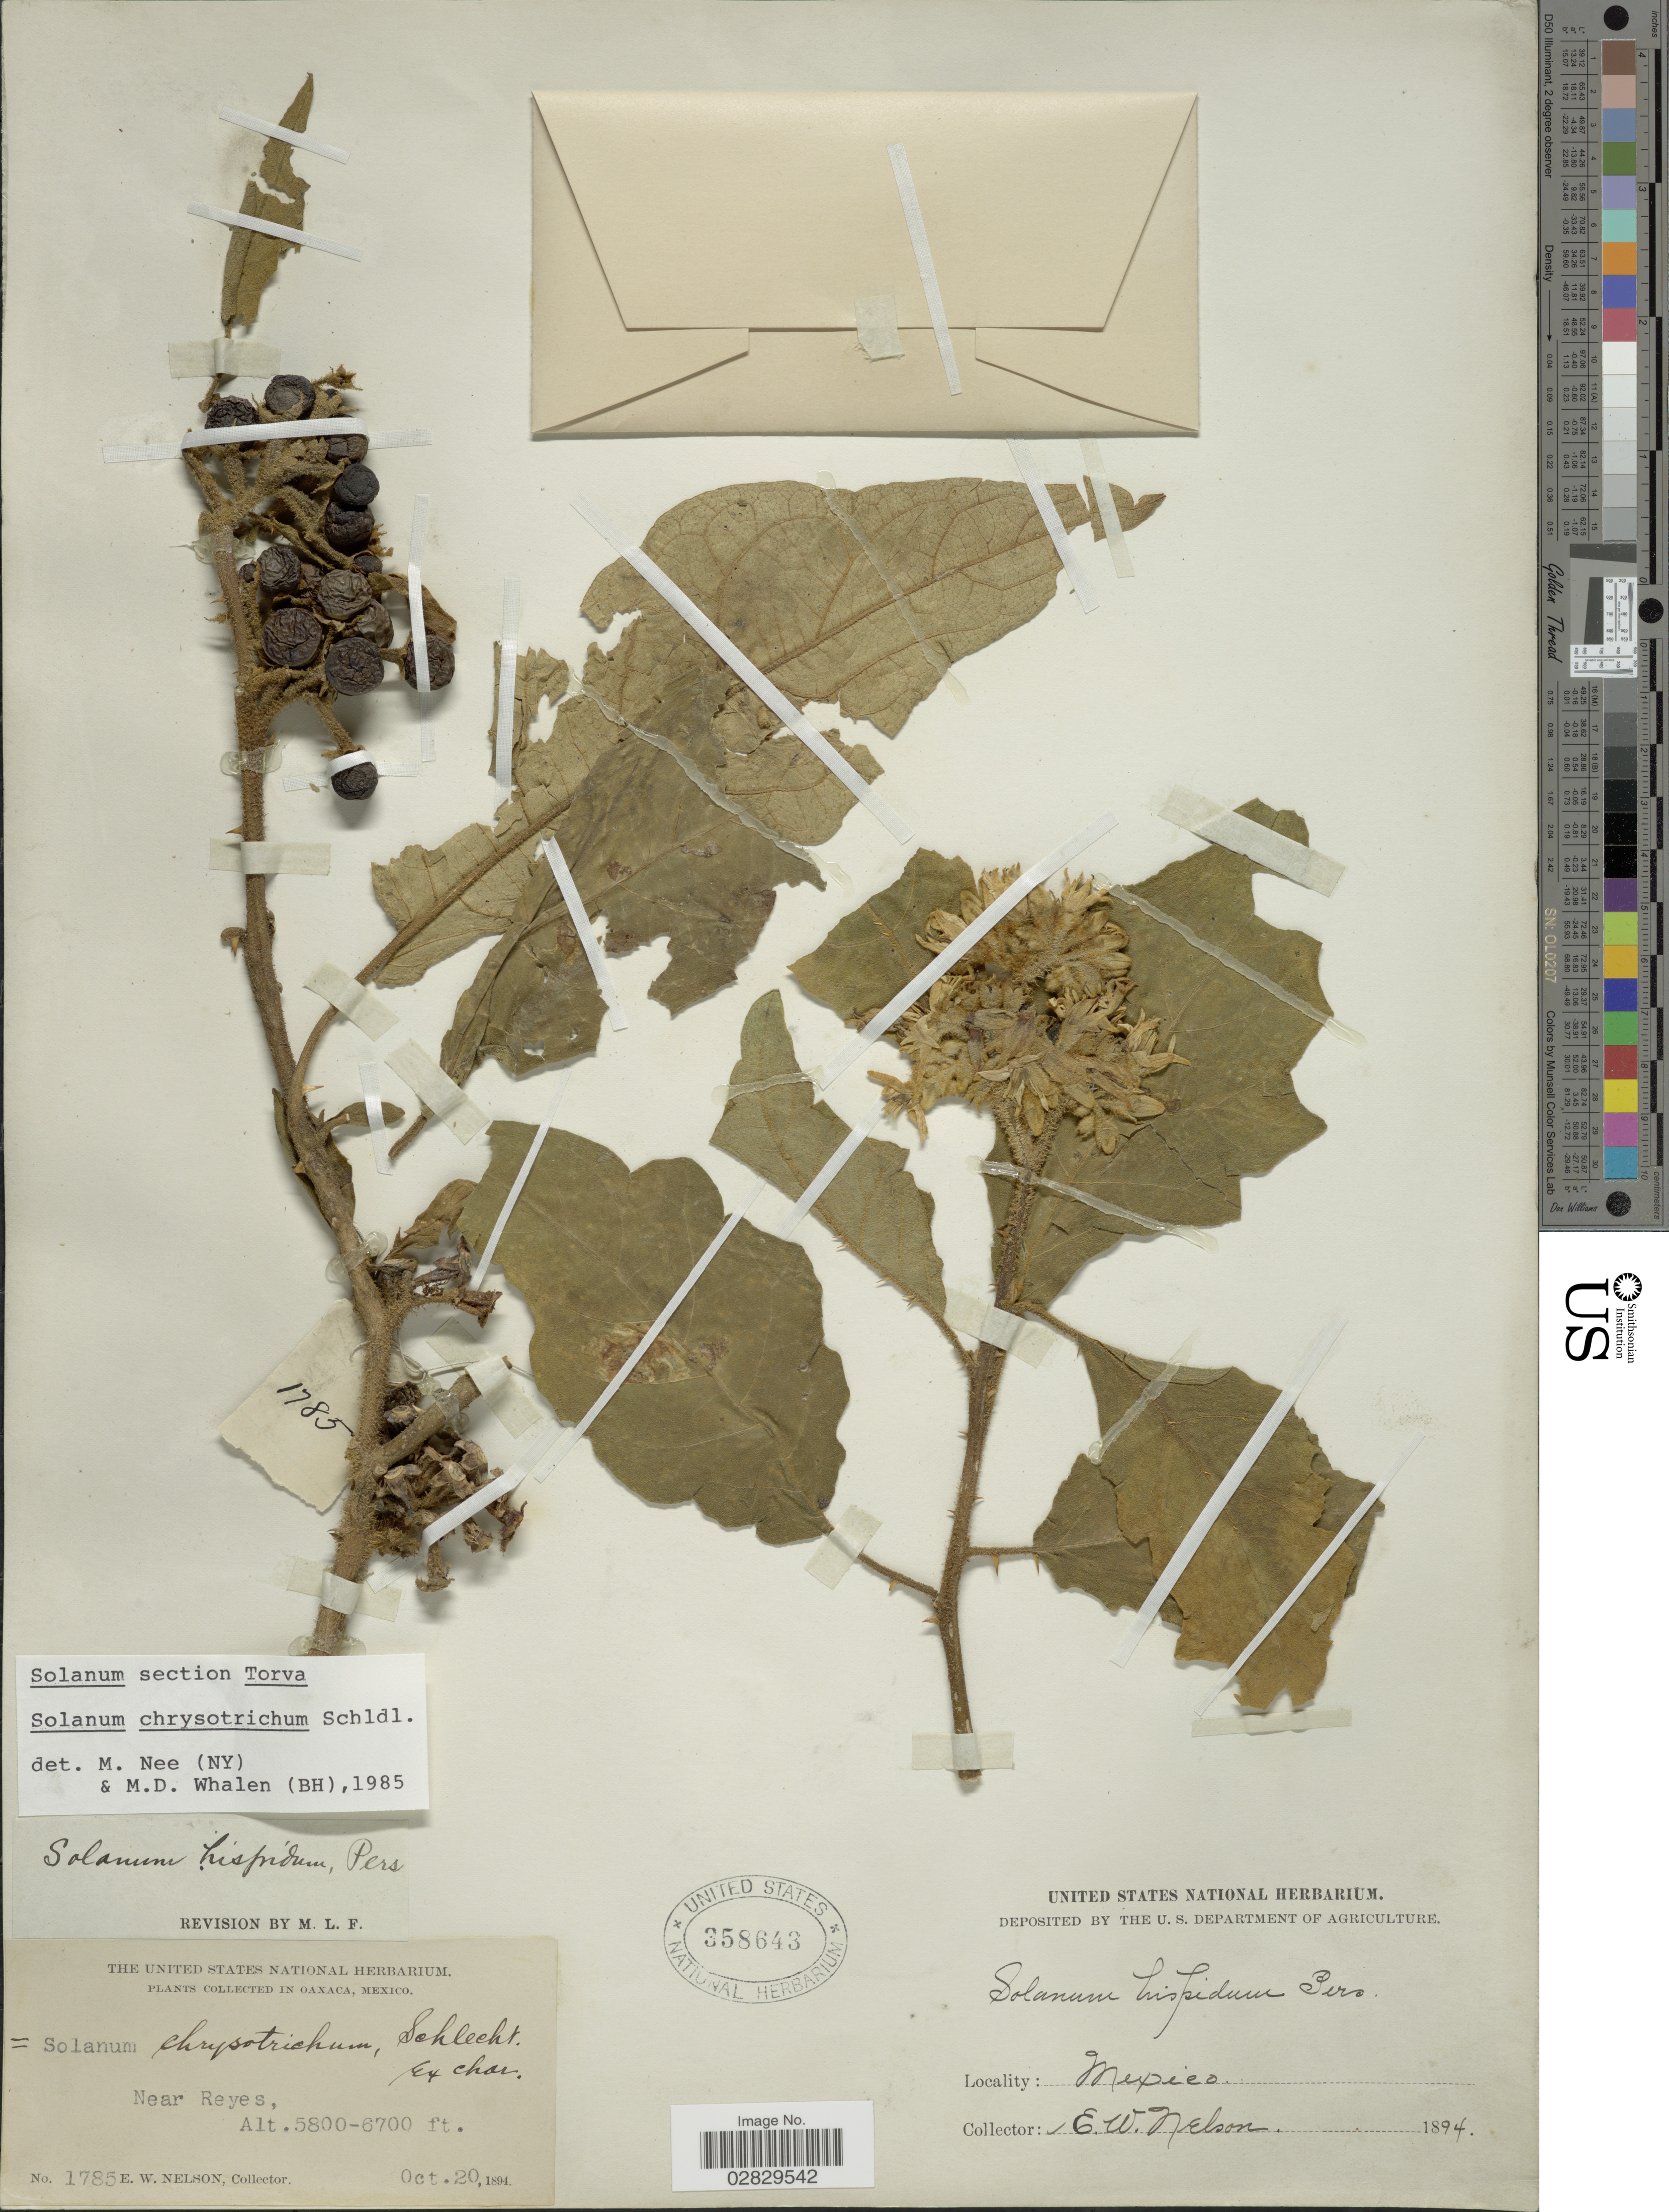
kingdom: Plantae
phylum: Tracheophyta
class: Magnoliopsida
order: Solanales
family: Solanaceae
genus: Solanum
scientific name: Solanum chrysotrichum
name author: Schltdl.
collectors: E. W. Nelson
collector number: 1785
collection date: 1894-10-20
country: Mexico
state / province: Oaxaca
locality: Near Reyes.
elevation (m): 1768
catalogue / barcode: US 358643